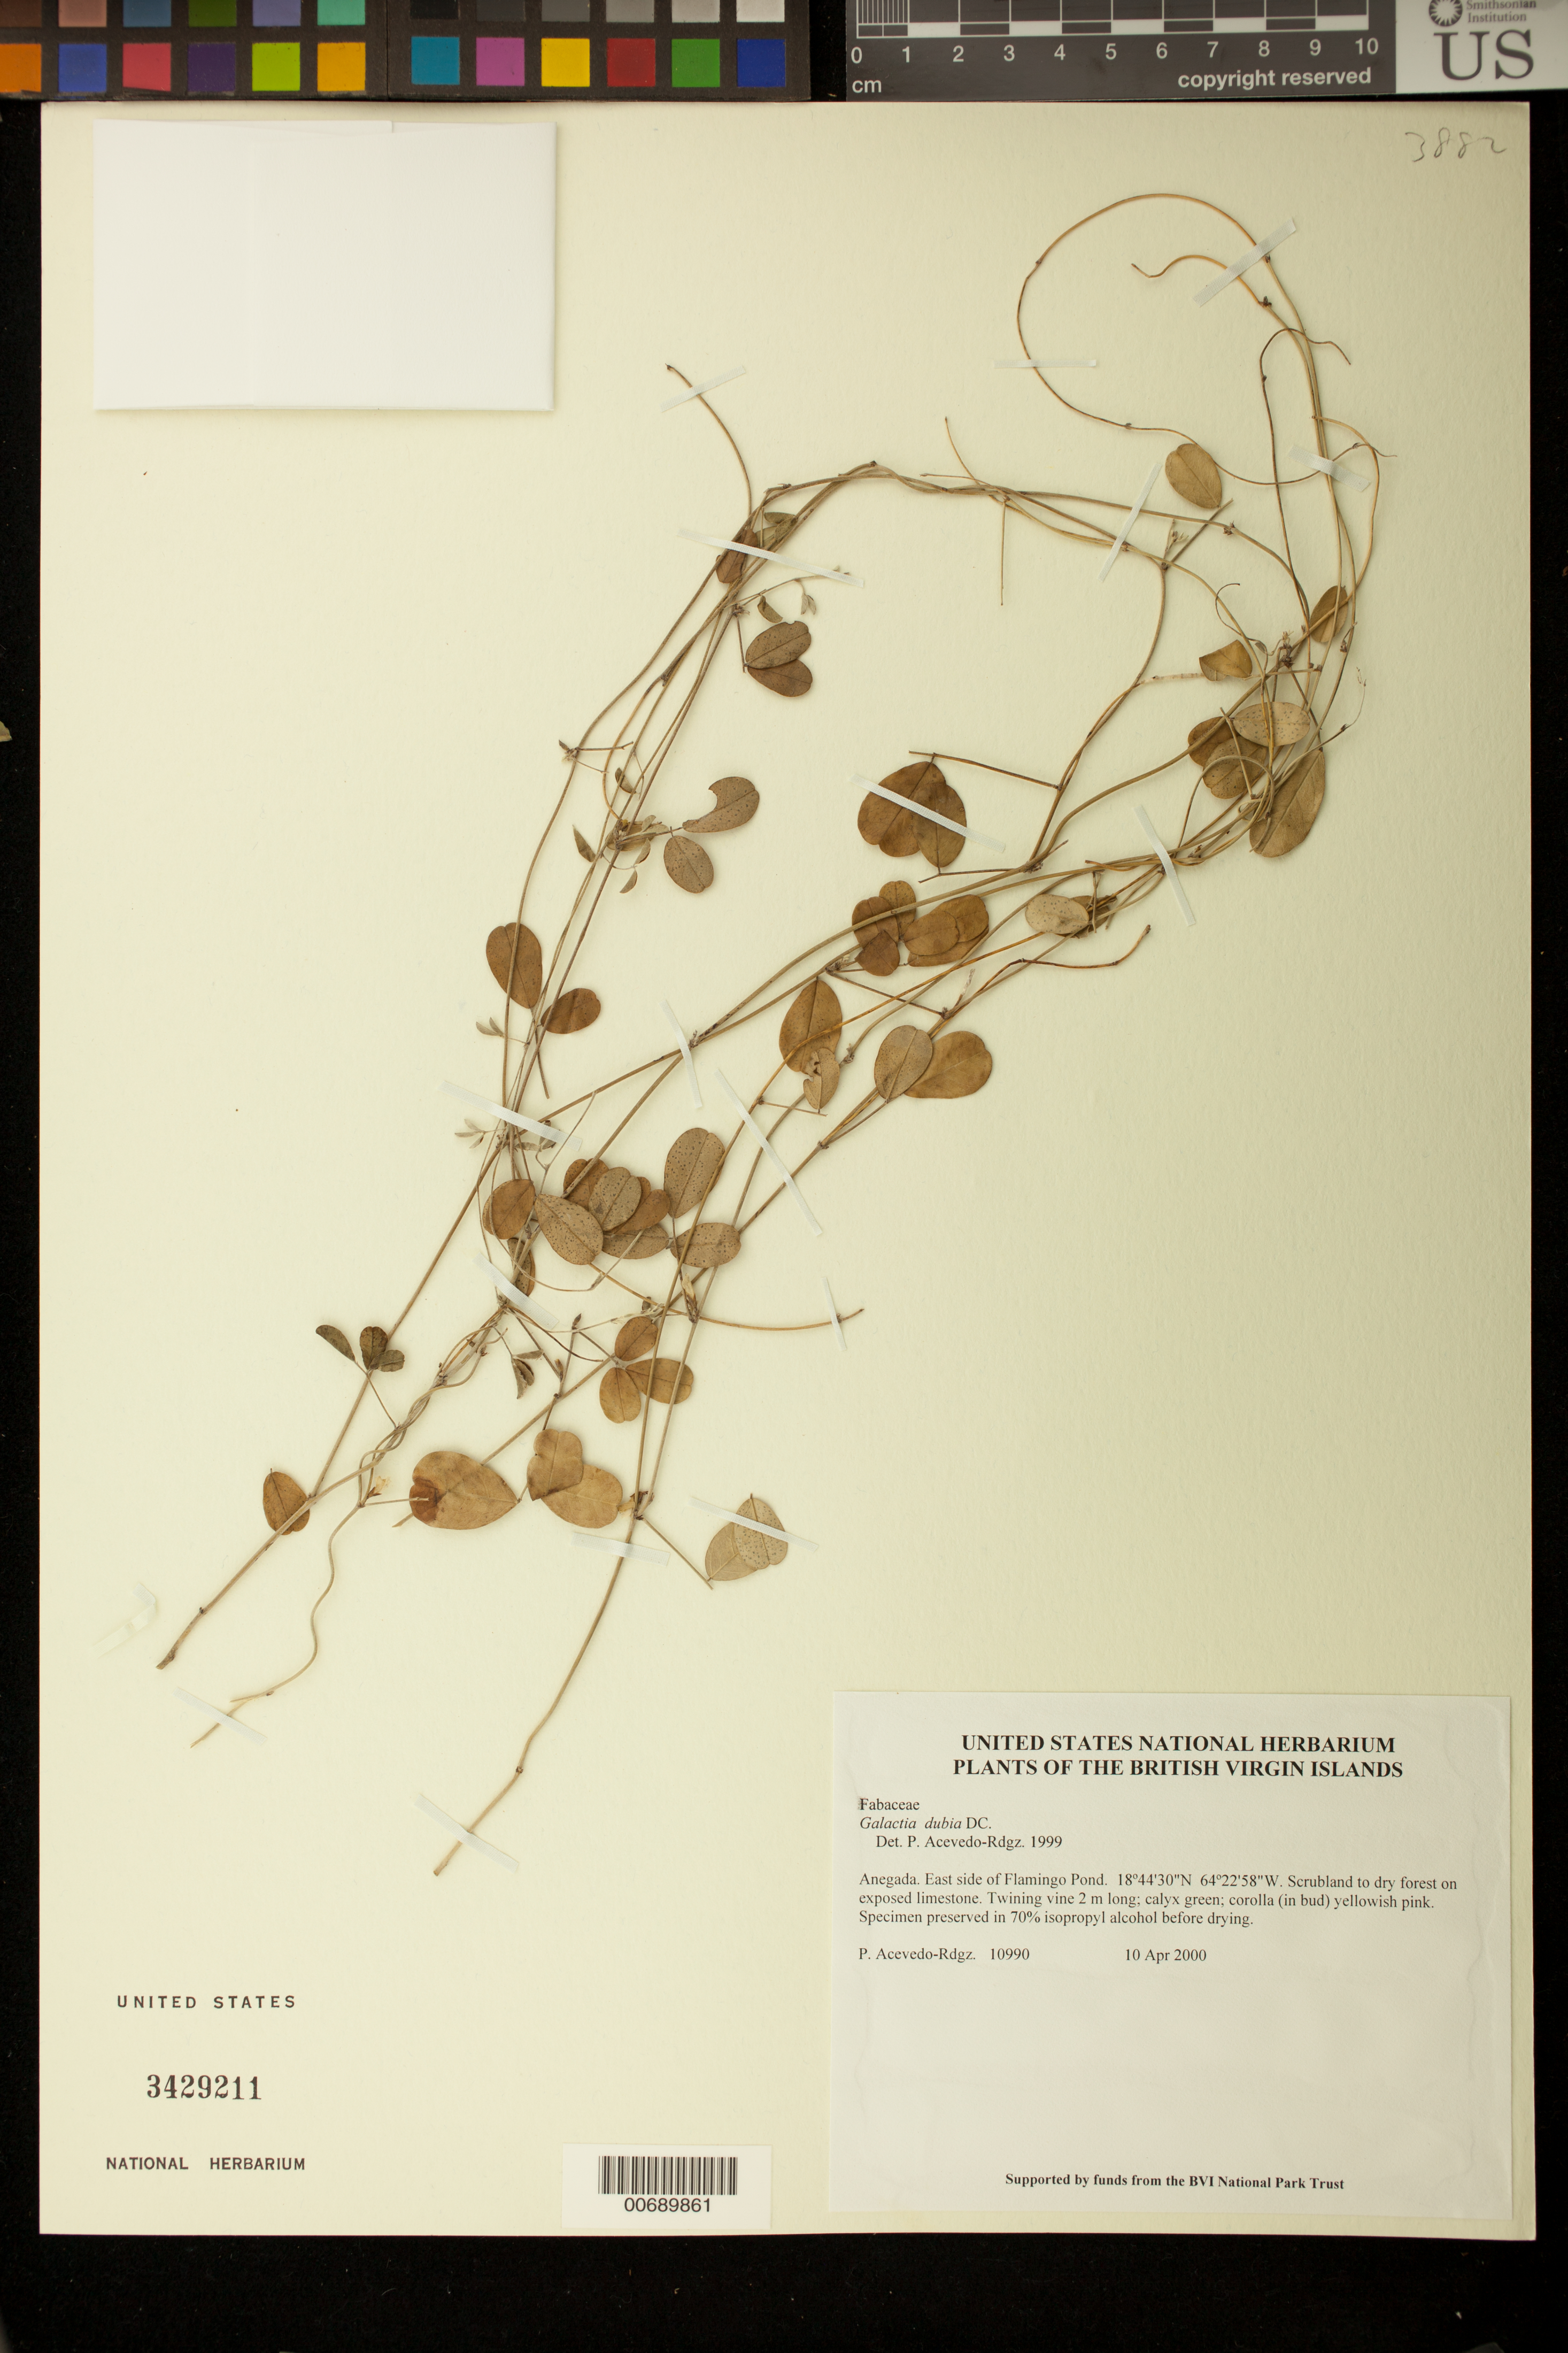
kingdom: Plantae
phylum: Tracheophyta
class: Magnoliopsida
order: Fabales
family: Fabaceae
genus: Galactia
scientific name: Galactia dubia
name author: DC.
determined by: Acevedo-Rodríguez, P., (BOT), Smithsonian Institution - National Museum of Natural History (UNITED STATES)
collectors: P. Acevedo-Rodr.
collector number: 10990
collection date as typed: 10 Apr 2000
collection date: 2000-04-10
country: British Virgin Islands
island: Anegada I.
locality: East side of Flamingo Pond.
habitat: Scrubland to dry forest on exposed limestone.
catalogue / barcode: US 3429211